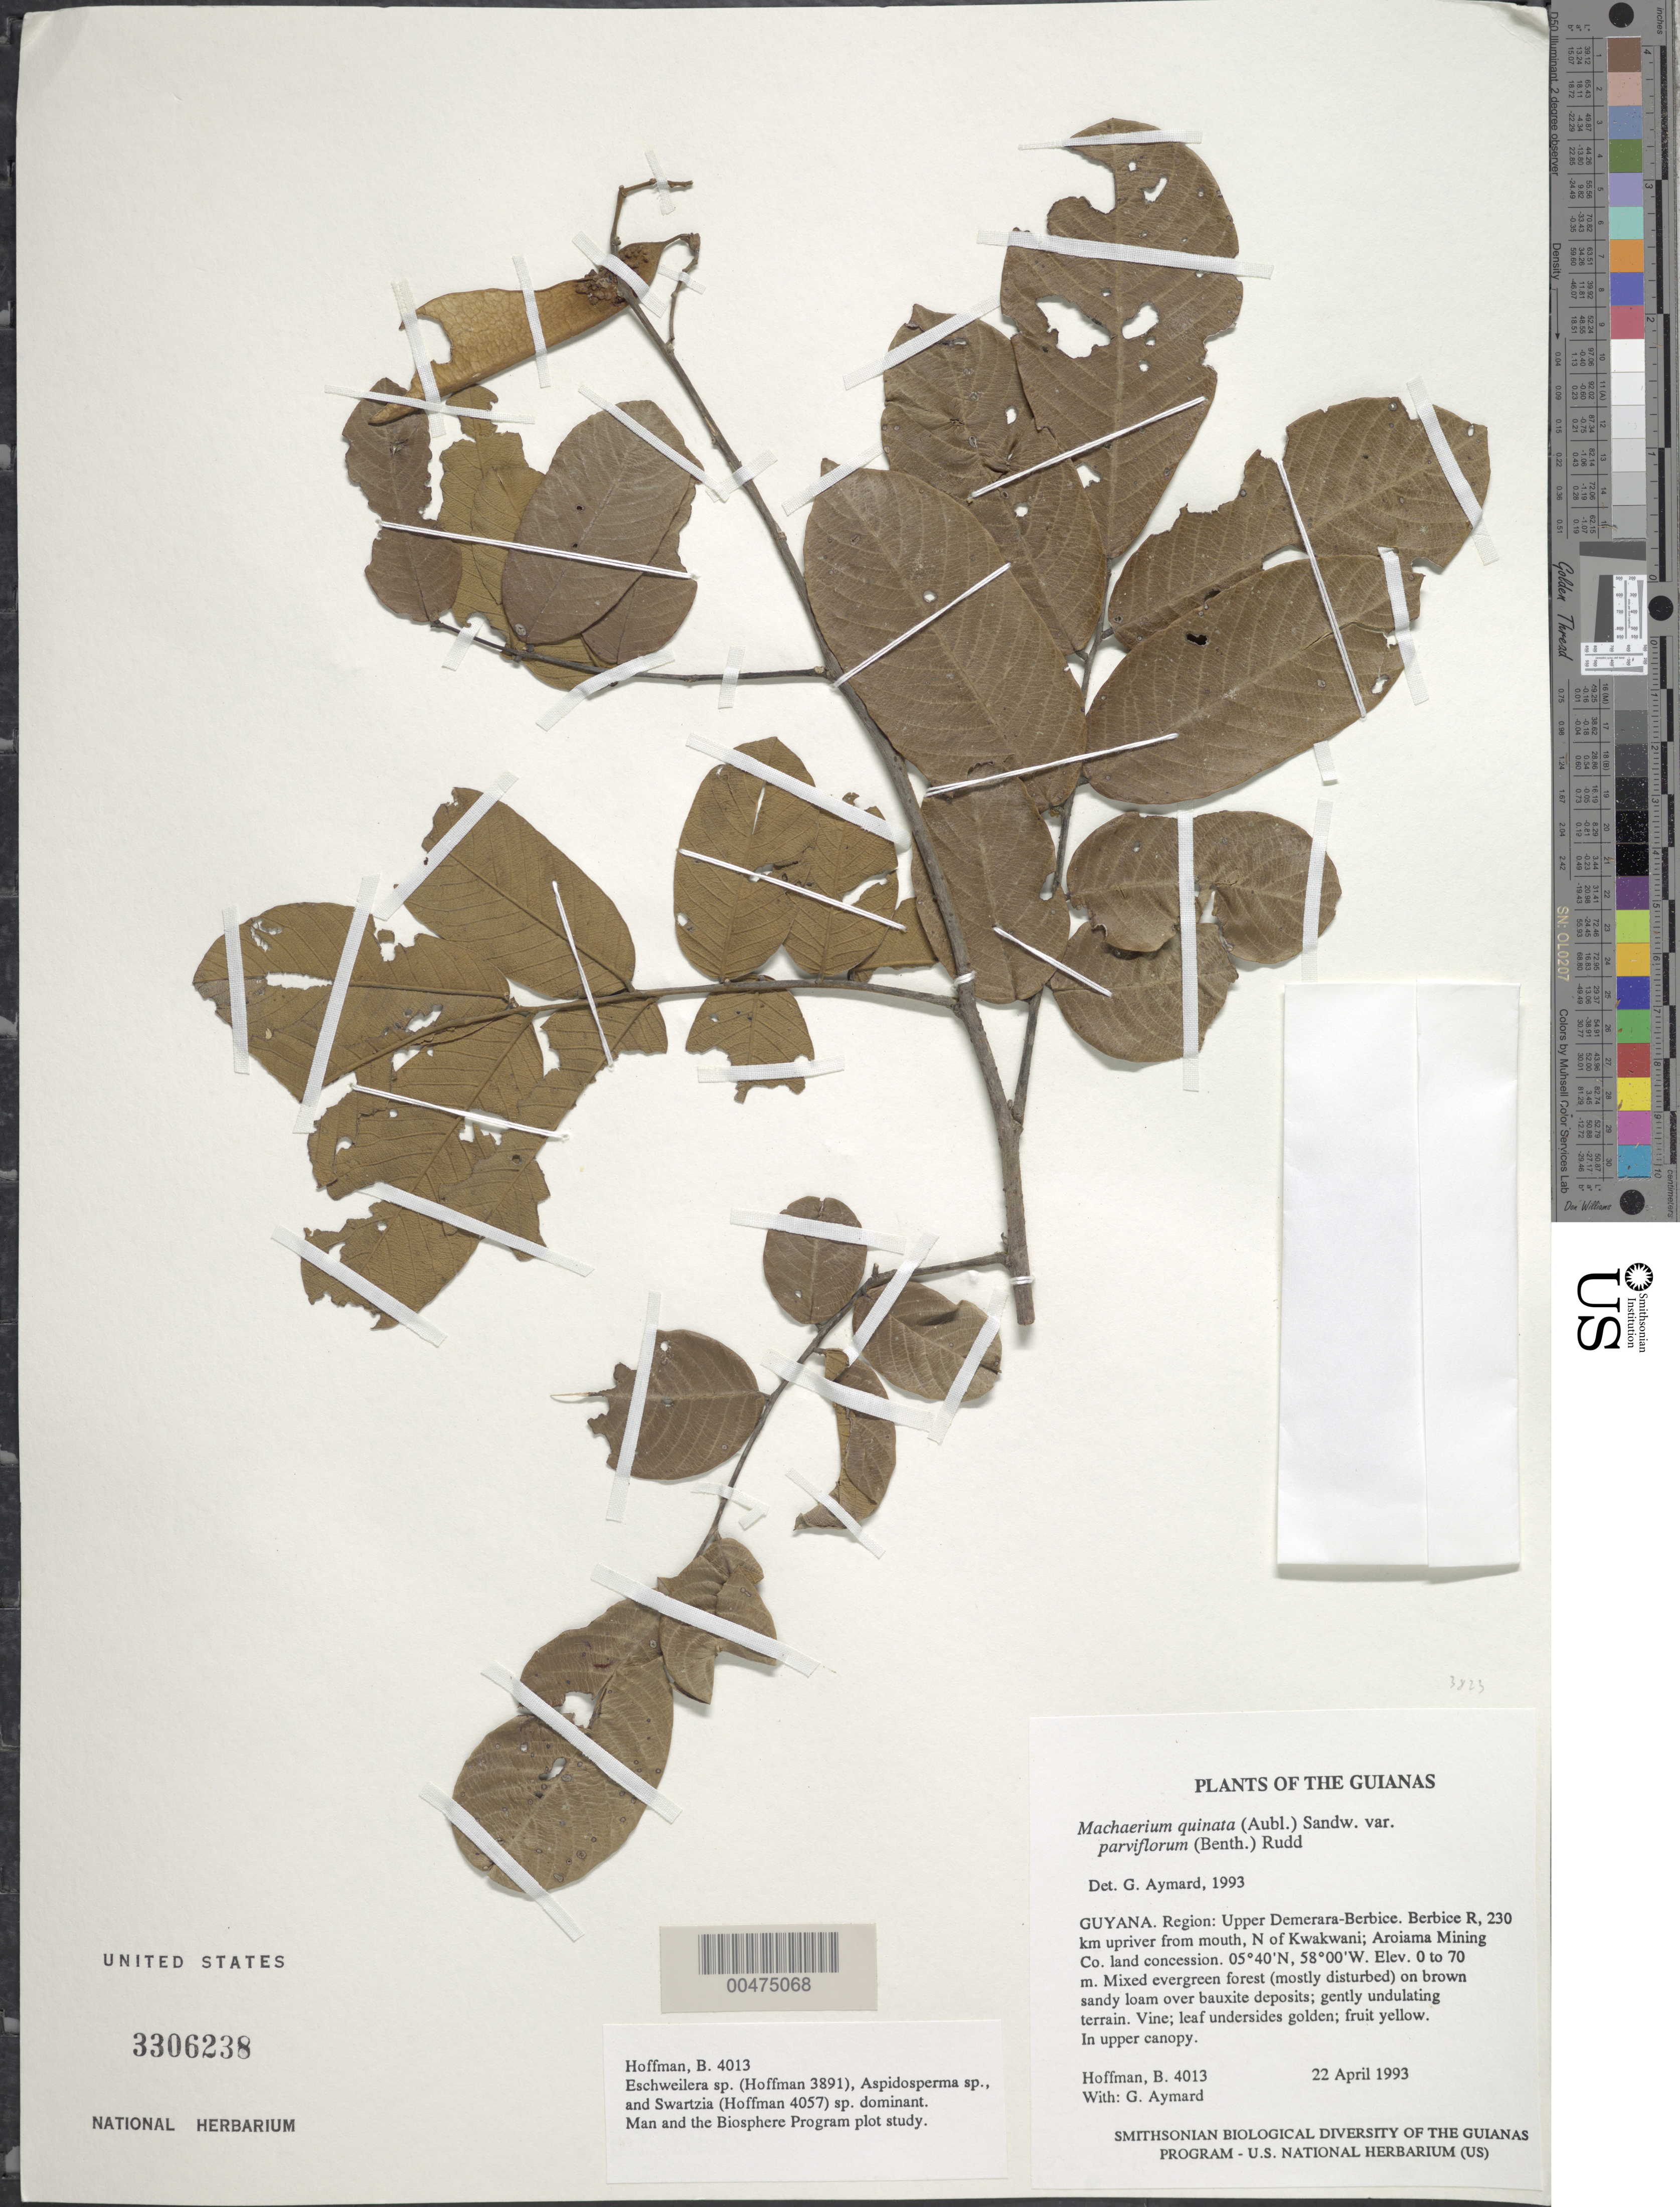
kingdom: Plantae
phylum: Tracheophyta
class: Magnoliopsida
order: Fabales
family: Fabaceae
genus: Machaerium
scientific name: Machaerium quinatum var. parviflorum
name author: (Benth.) Rudd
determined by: Aymard C., G. A., (PORT), Univ. Nac. Exp. de los Llanos Ezequiel Zamora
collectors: B. Hoffman & G. A. Aymard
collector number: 4013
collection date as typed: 22 April 1993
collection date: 1993-04-22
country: Guyana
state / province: U. Demerara-Berbice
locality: Berbice River, 230 km upriver from mouth, N of Kwakwani; Aroiama Mining Co. land concession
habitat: Mixed evergreen forest (mostly disturbed) on brown sandy loam over bauxite deposits; gently undulating terrain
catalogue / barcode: US 3306238